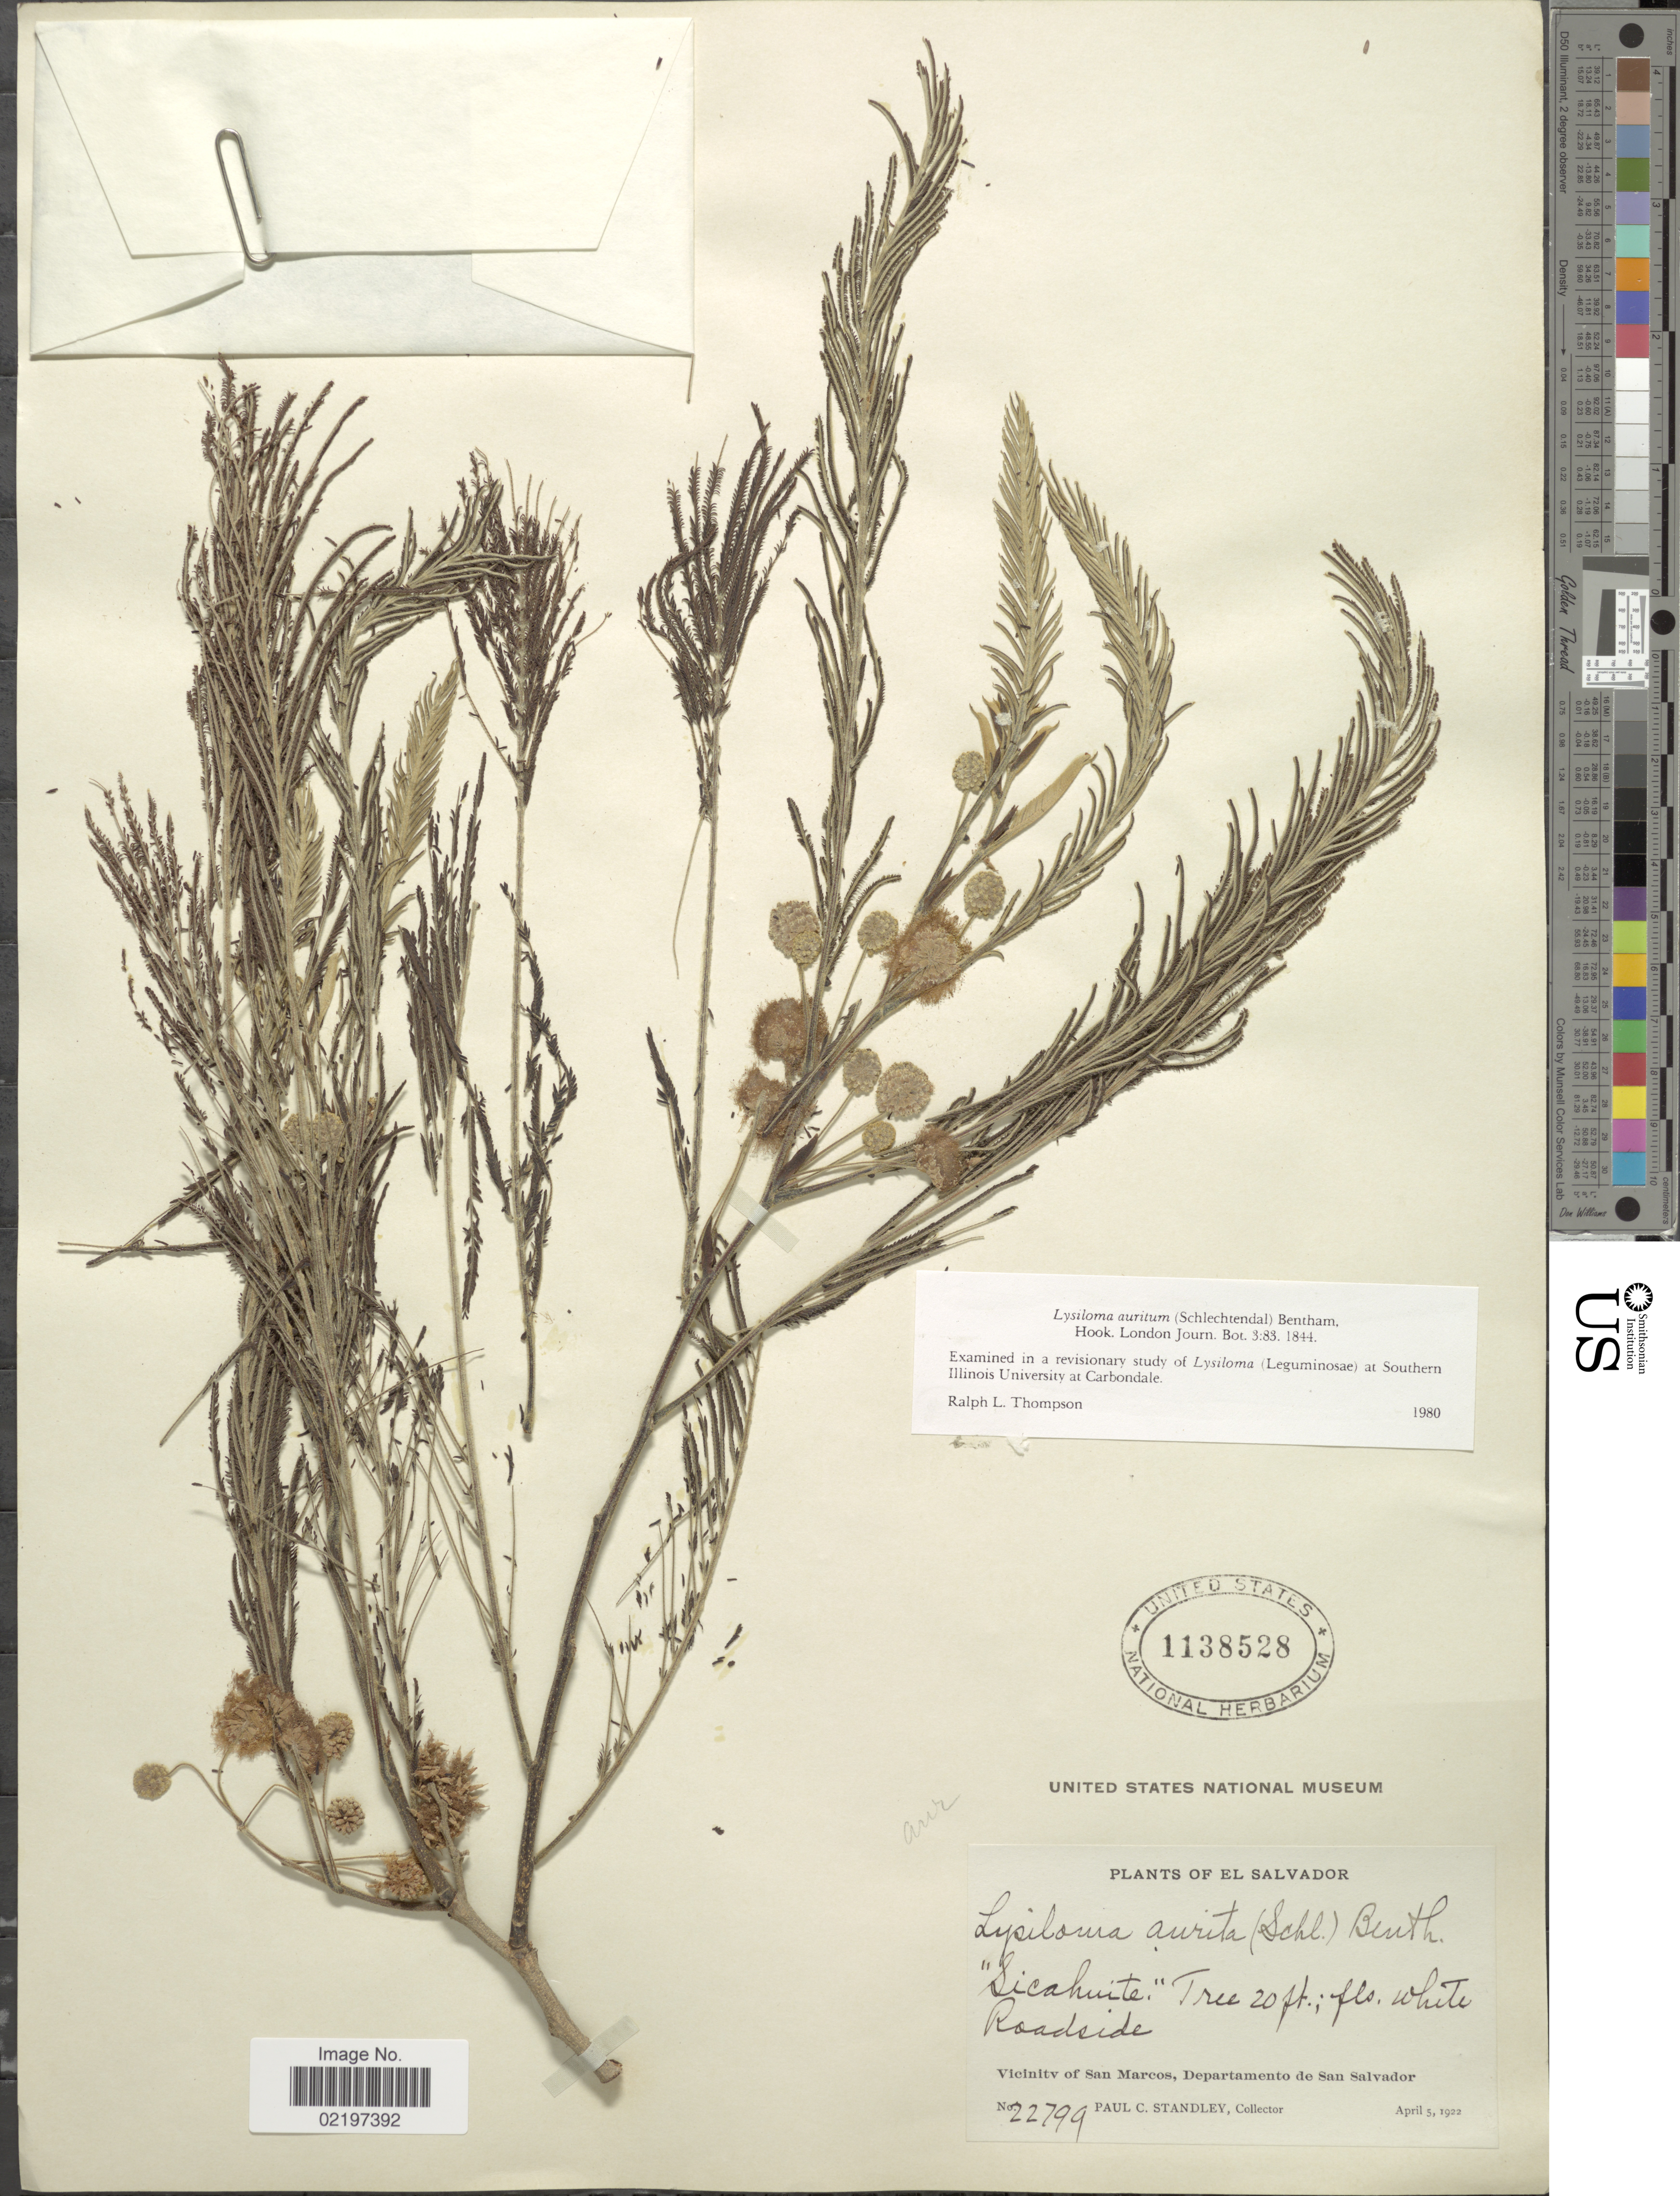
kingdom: Plantae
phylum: Tracheophyta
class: Magnoliopsida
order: Fabales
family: Fabaceae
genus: Lysiloma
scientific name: Lysiloma auritum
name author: (Schltdl.) Benth.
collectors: P. C. Standley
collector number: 22799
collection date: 1922-04-05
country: El Salvador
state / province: San Salvador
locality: Vicinity of San Macros, Departamento de San Salvador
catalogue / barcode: US 1138528